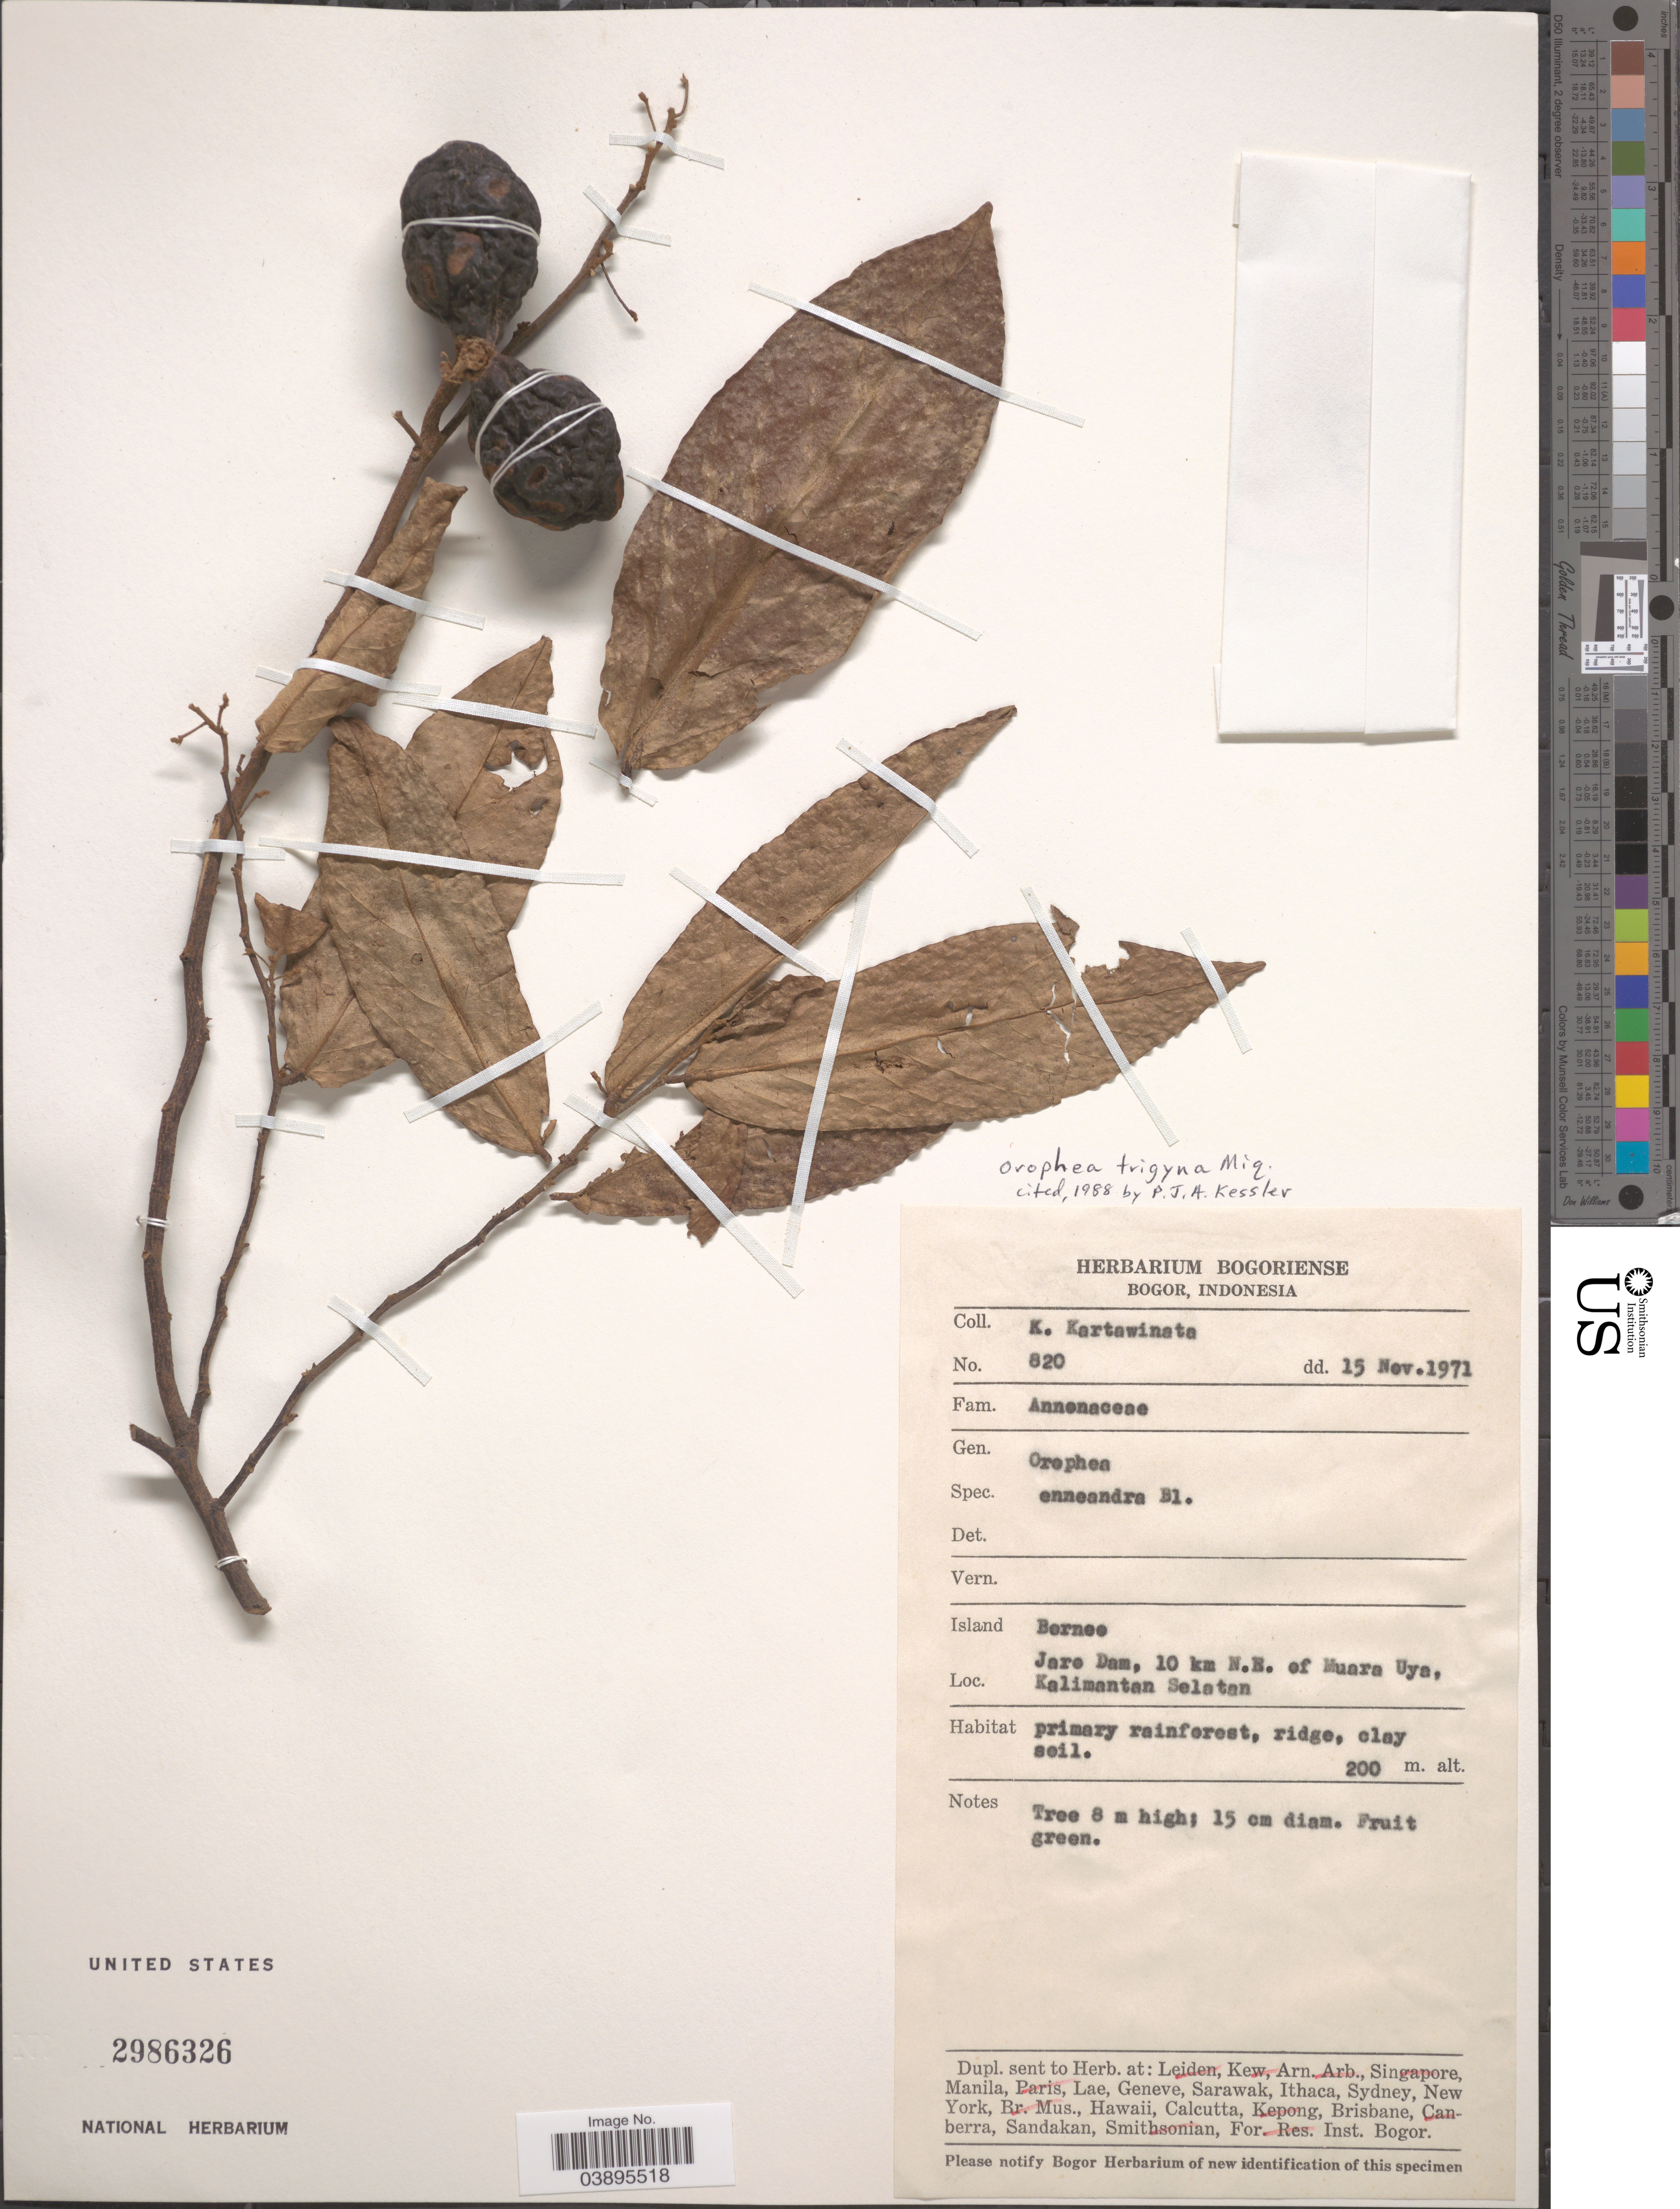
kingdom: Plantae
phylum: Tracheophyta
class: Magnoliopsida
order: Magnoliales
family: Annonaceae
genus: Orophea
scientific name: Orophea trigyna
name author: Miq.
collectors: K. Kartawinata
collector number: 820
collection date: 1971-11-15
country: Indonesia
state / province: Kalimantan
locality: Island Borneo. Jaro Dam, 10 km N.E. of Muara Uya, Kalimantan Selatan.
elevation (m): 200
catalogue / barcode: US 2986326